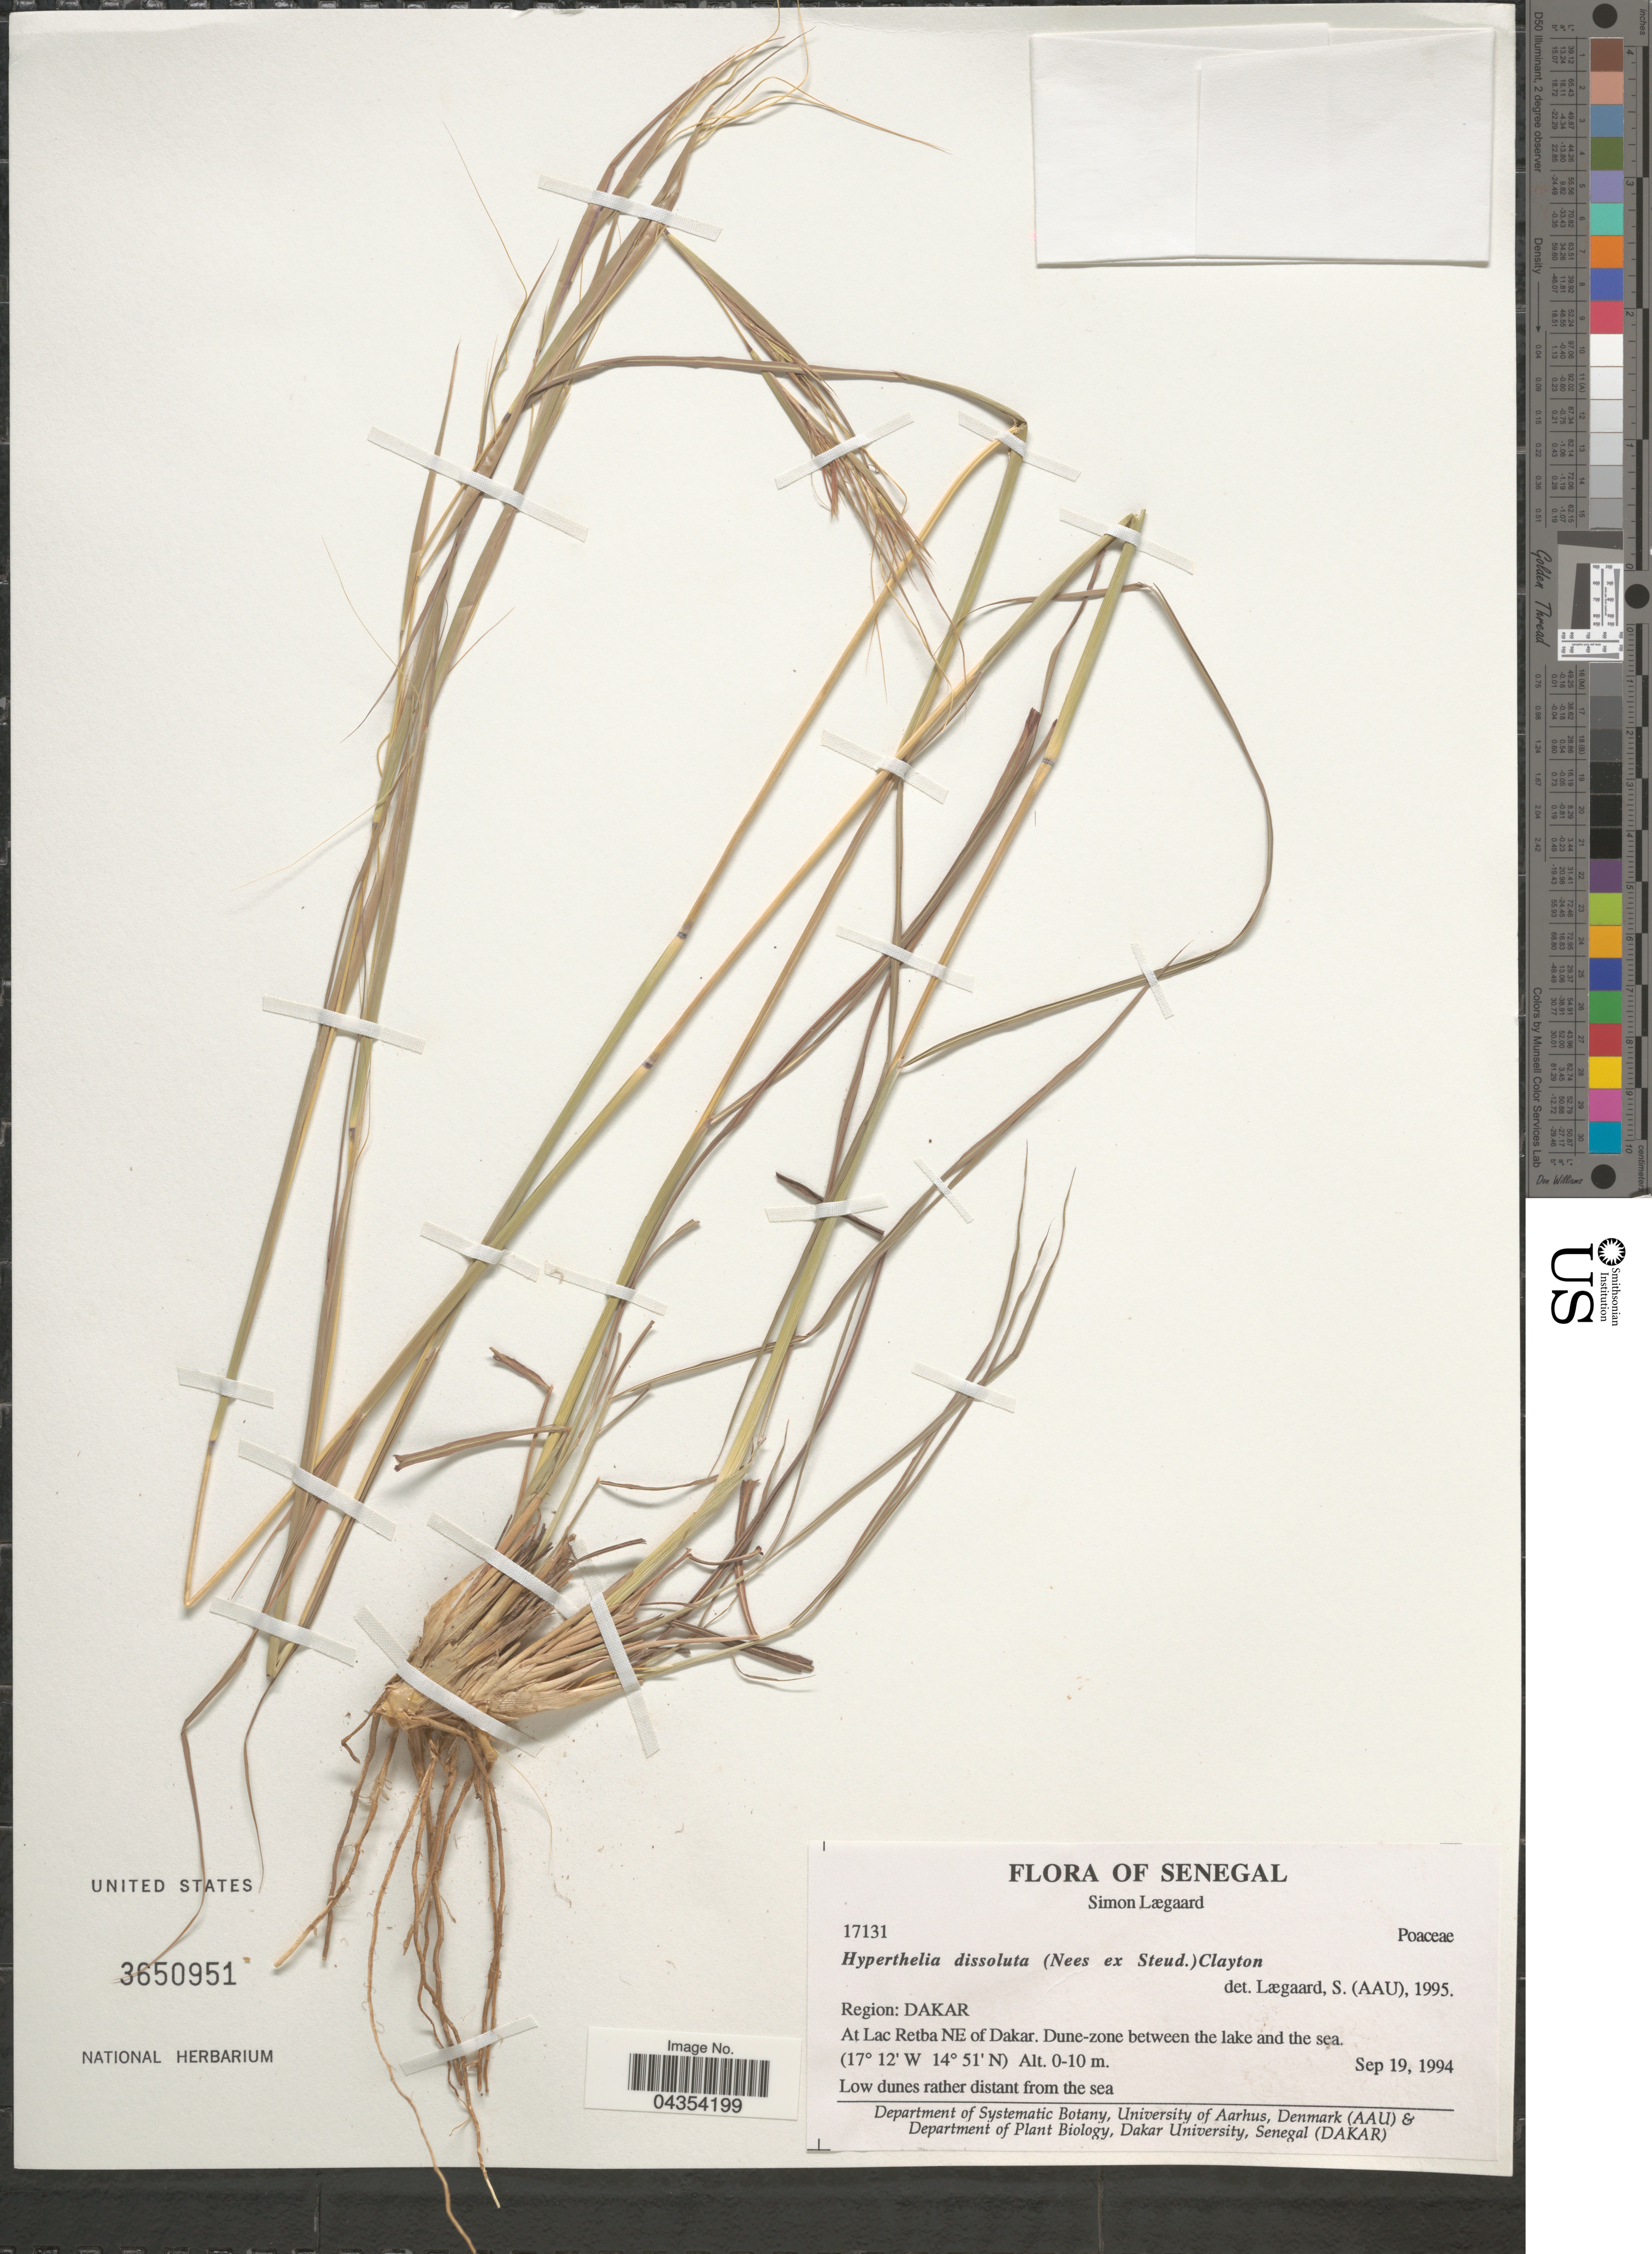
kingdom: Plantae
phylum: Tracheophyta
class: Liliopsida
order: Poales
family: Poaceae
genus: Hyperthelia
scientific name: Hyperthelia dissoluta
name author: (Nees ex Steud.) Clayton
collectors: S. Lægaard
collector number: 17131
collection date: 1994-09-19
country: Senegal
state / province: Dakar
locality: Region: Dakar. At Lac Retba NE of Dakar. Dune-zone between the lake and the sea.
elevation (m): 0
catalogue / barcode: US 3650951